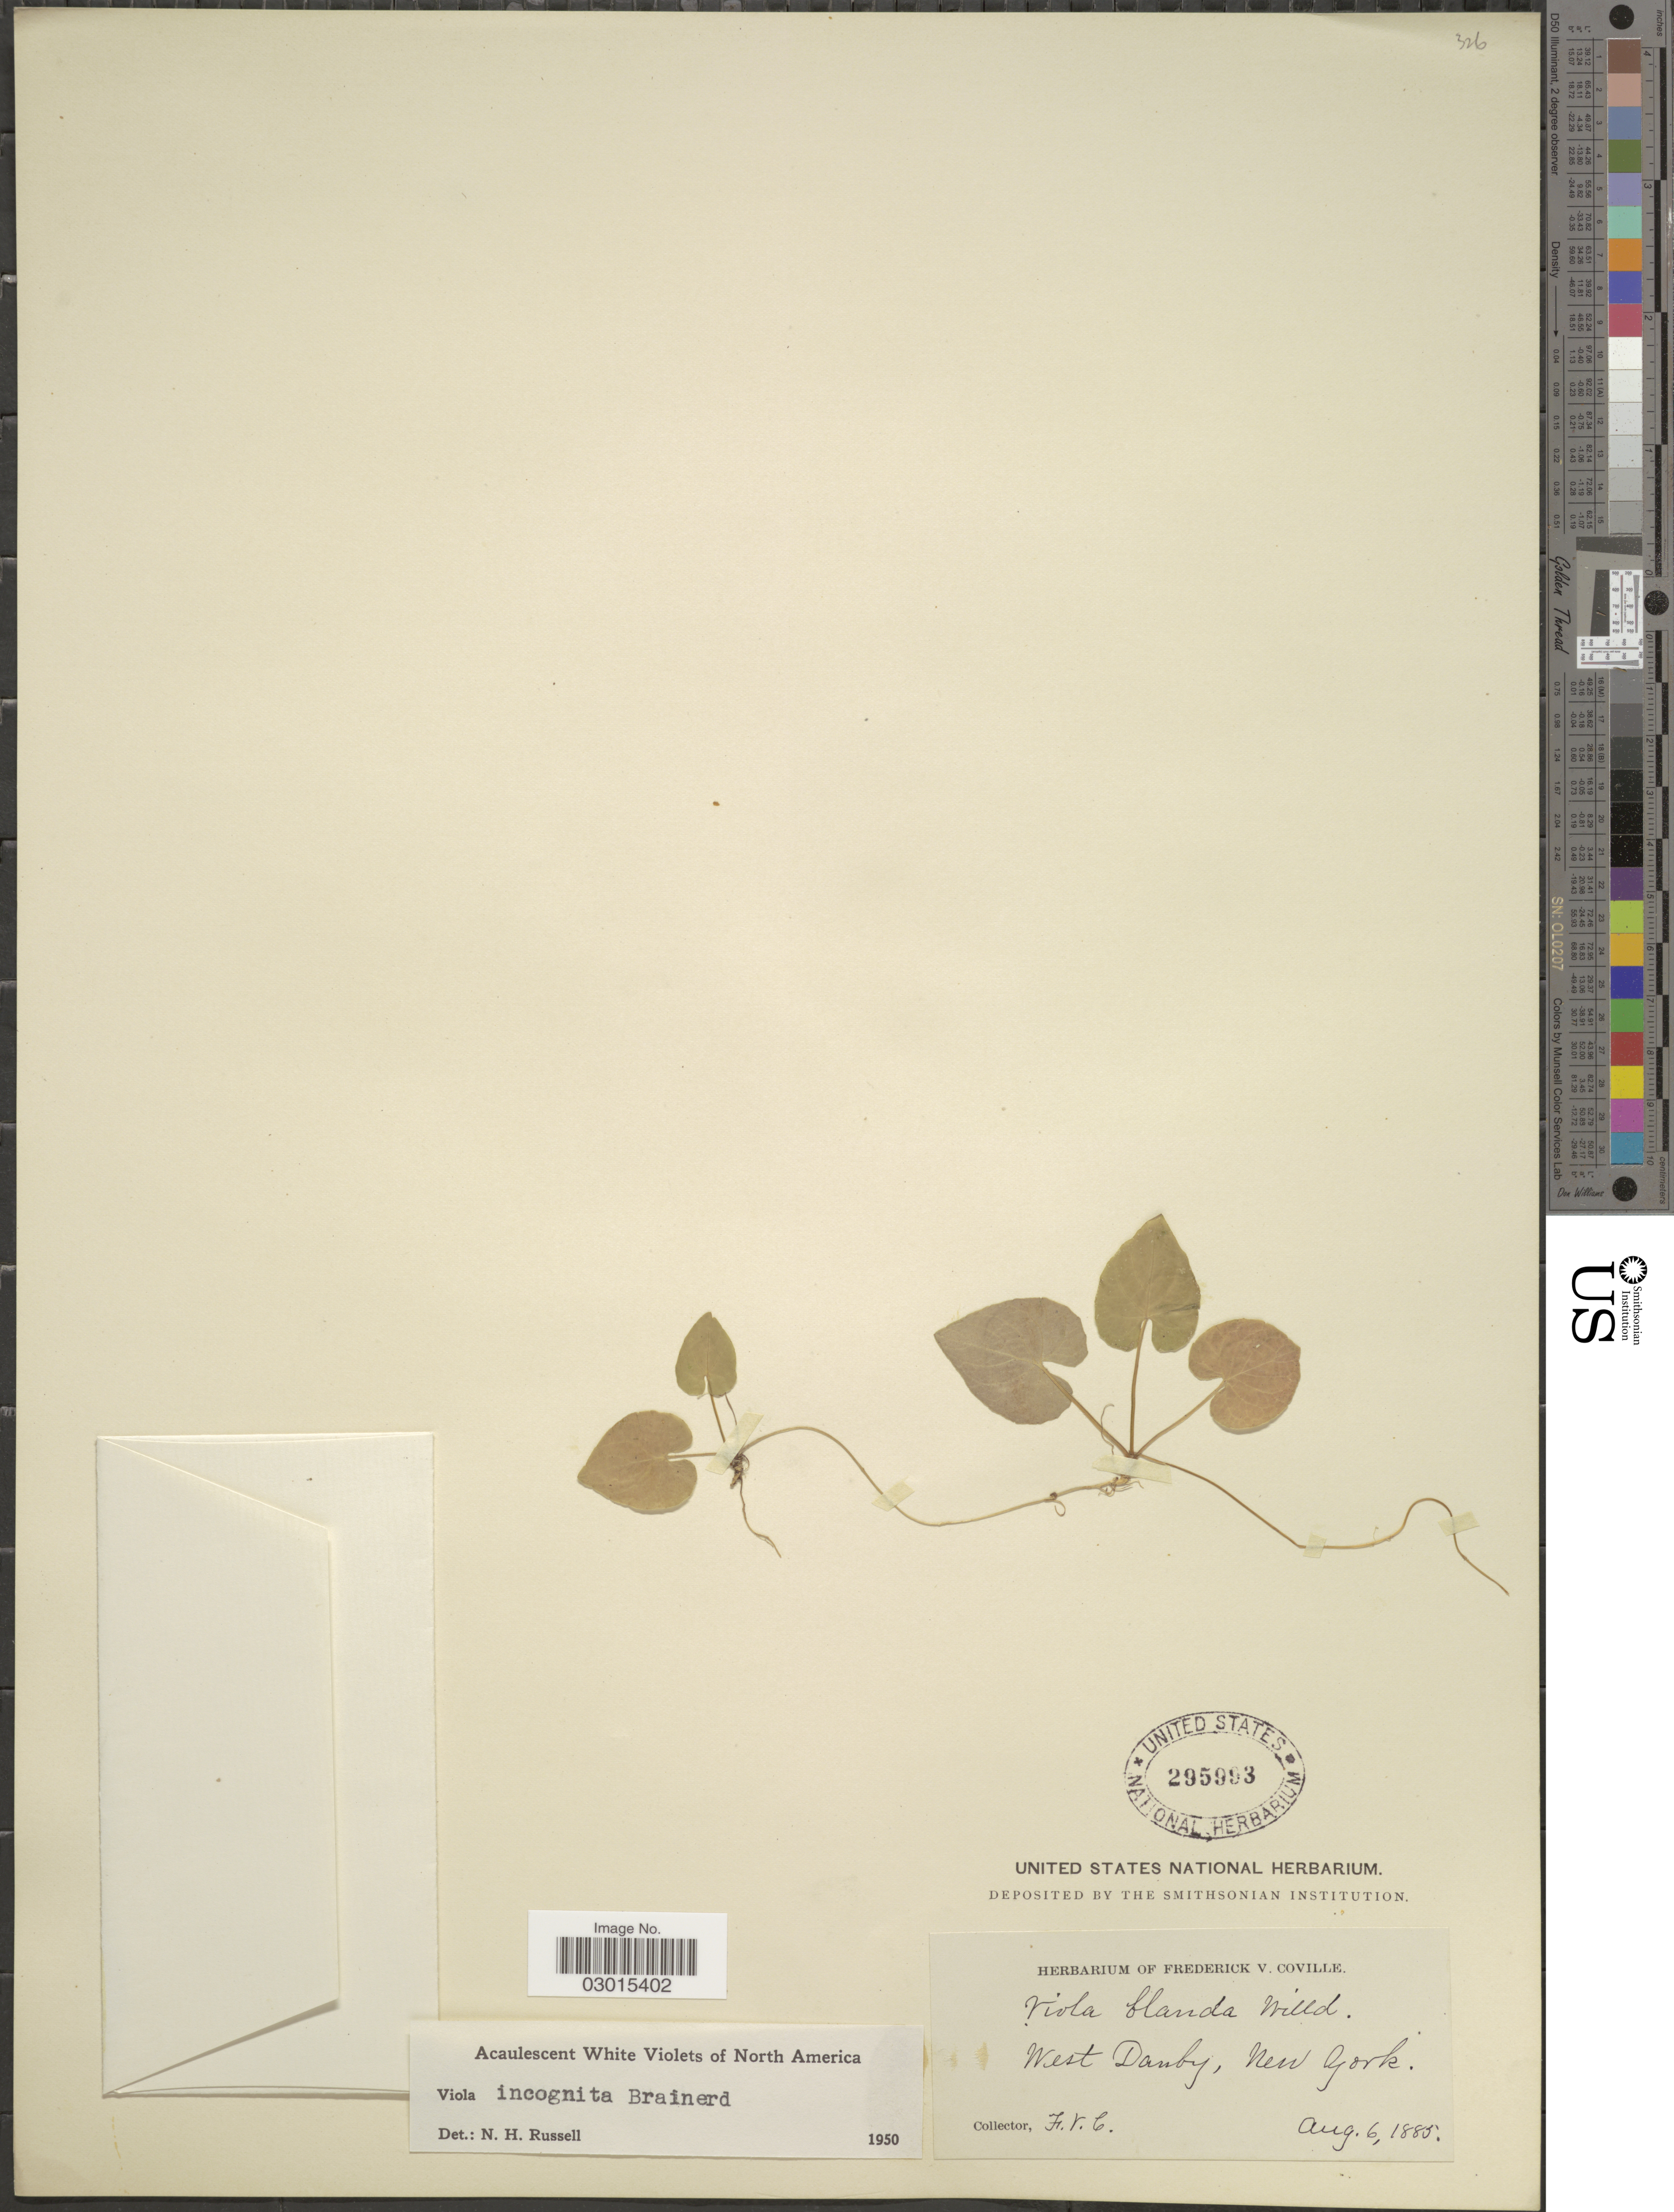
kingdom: Plantae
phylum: Tracheophyta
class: Magnoliopsida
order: Malpighiales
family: Violaceae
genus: Viola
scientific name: Viola incognita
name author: Brainerd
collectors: F. V. Coville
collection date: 1885-08-06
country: United States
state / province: New York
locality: West Danby.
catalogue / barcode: US 295993